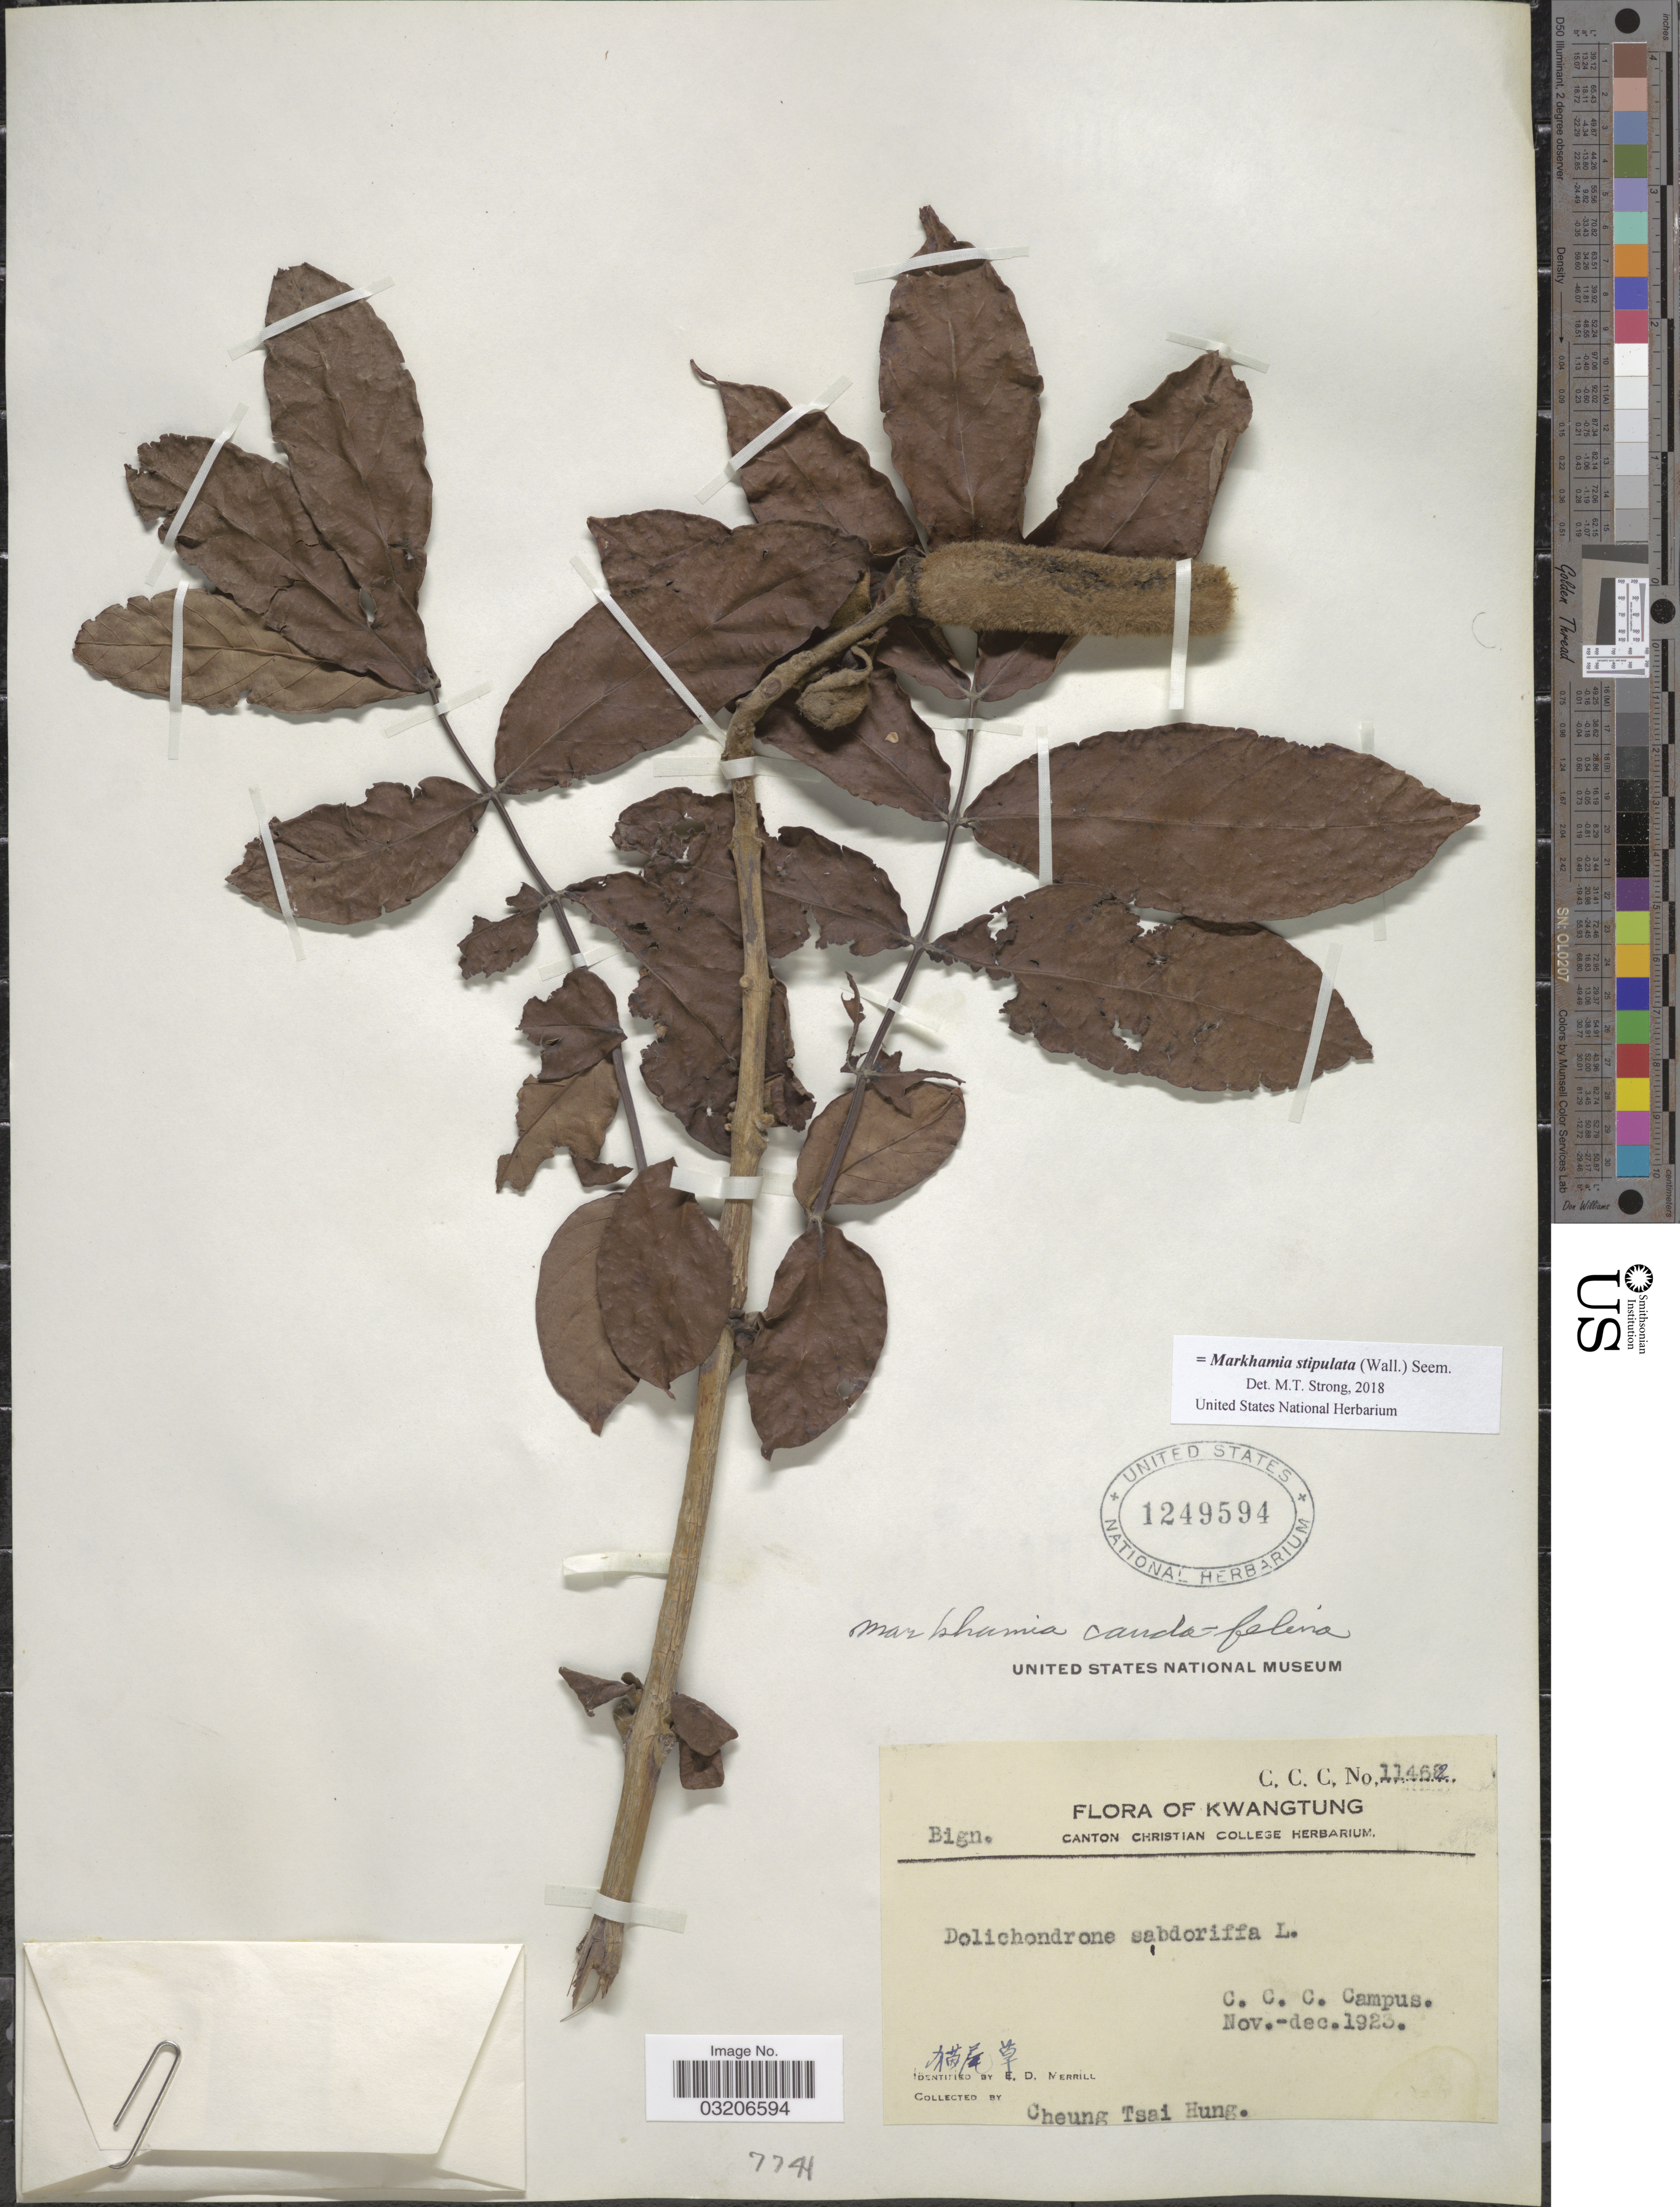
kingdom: Plantae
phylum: Tracheophyta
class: Magnoliopsida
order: Lamiales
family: Bignoniaceae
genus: Markhamia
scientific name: Markhamia stipulata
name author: (Wall.) Seem.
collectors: C. Hung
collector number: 11462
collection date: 1923-11/1923-12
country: China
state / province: Guangdong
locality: Kwangtung. C. C. C. Campus.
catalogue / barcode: US 1249594